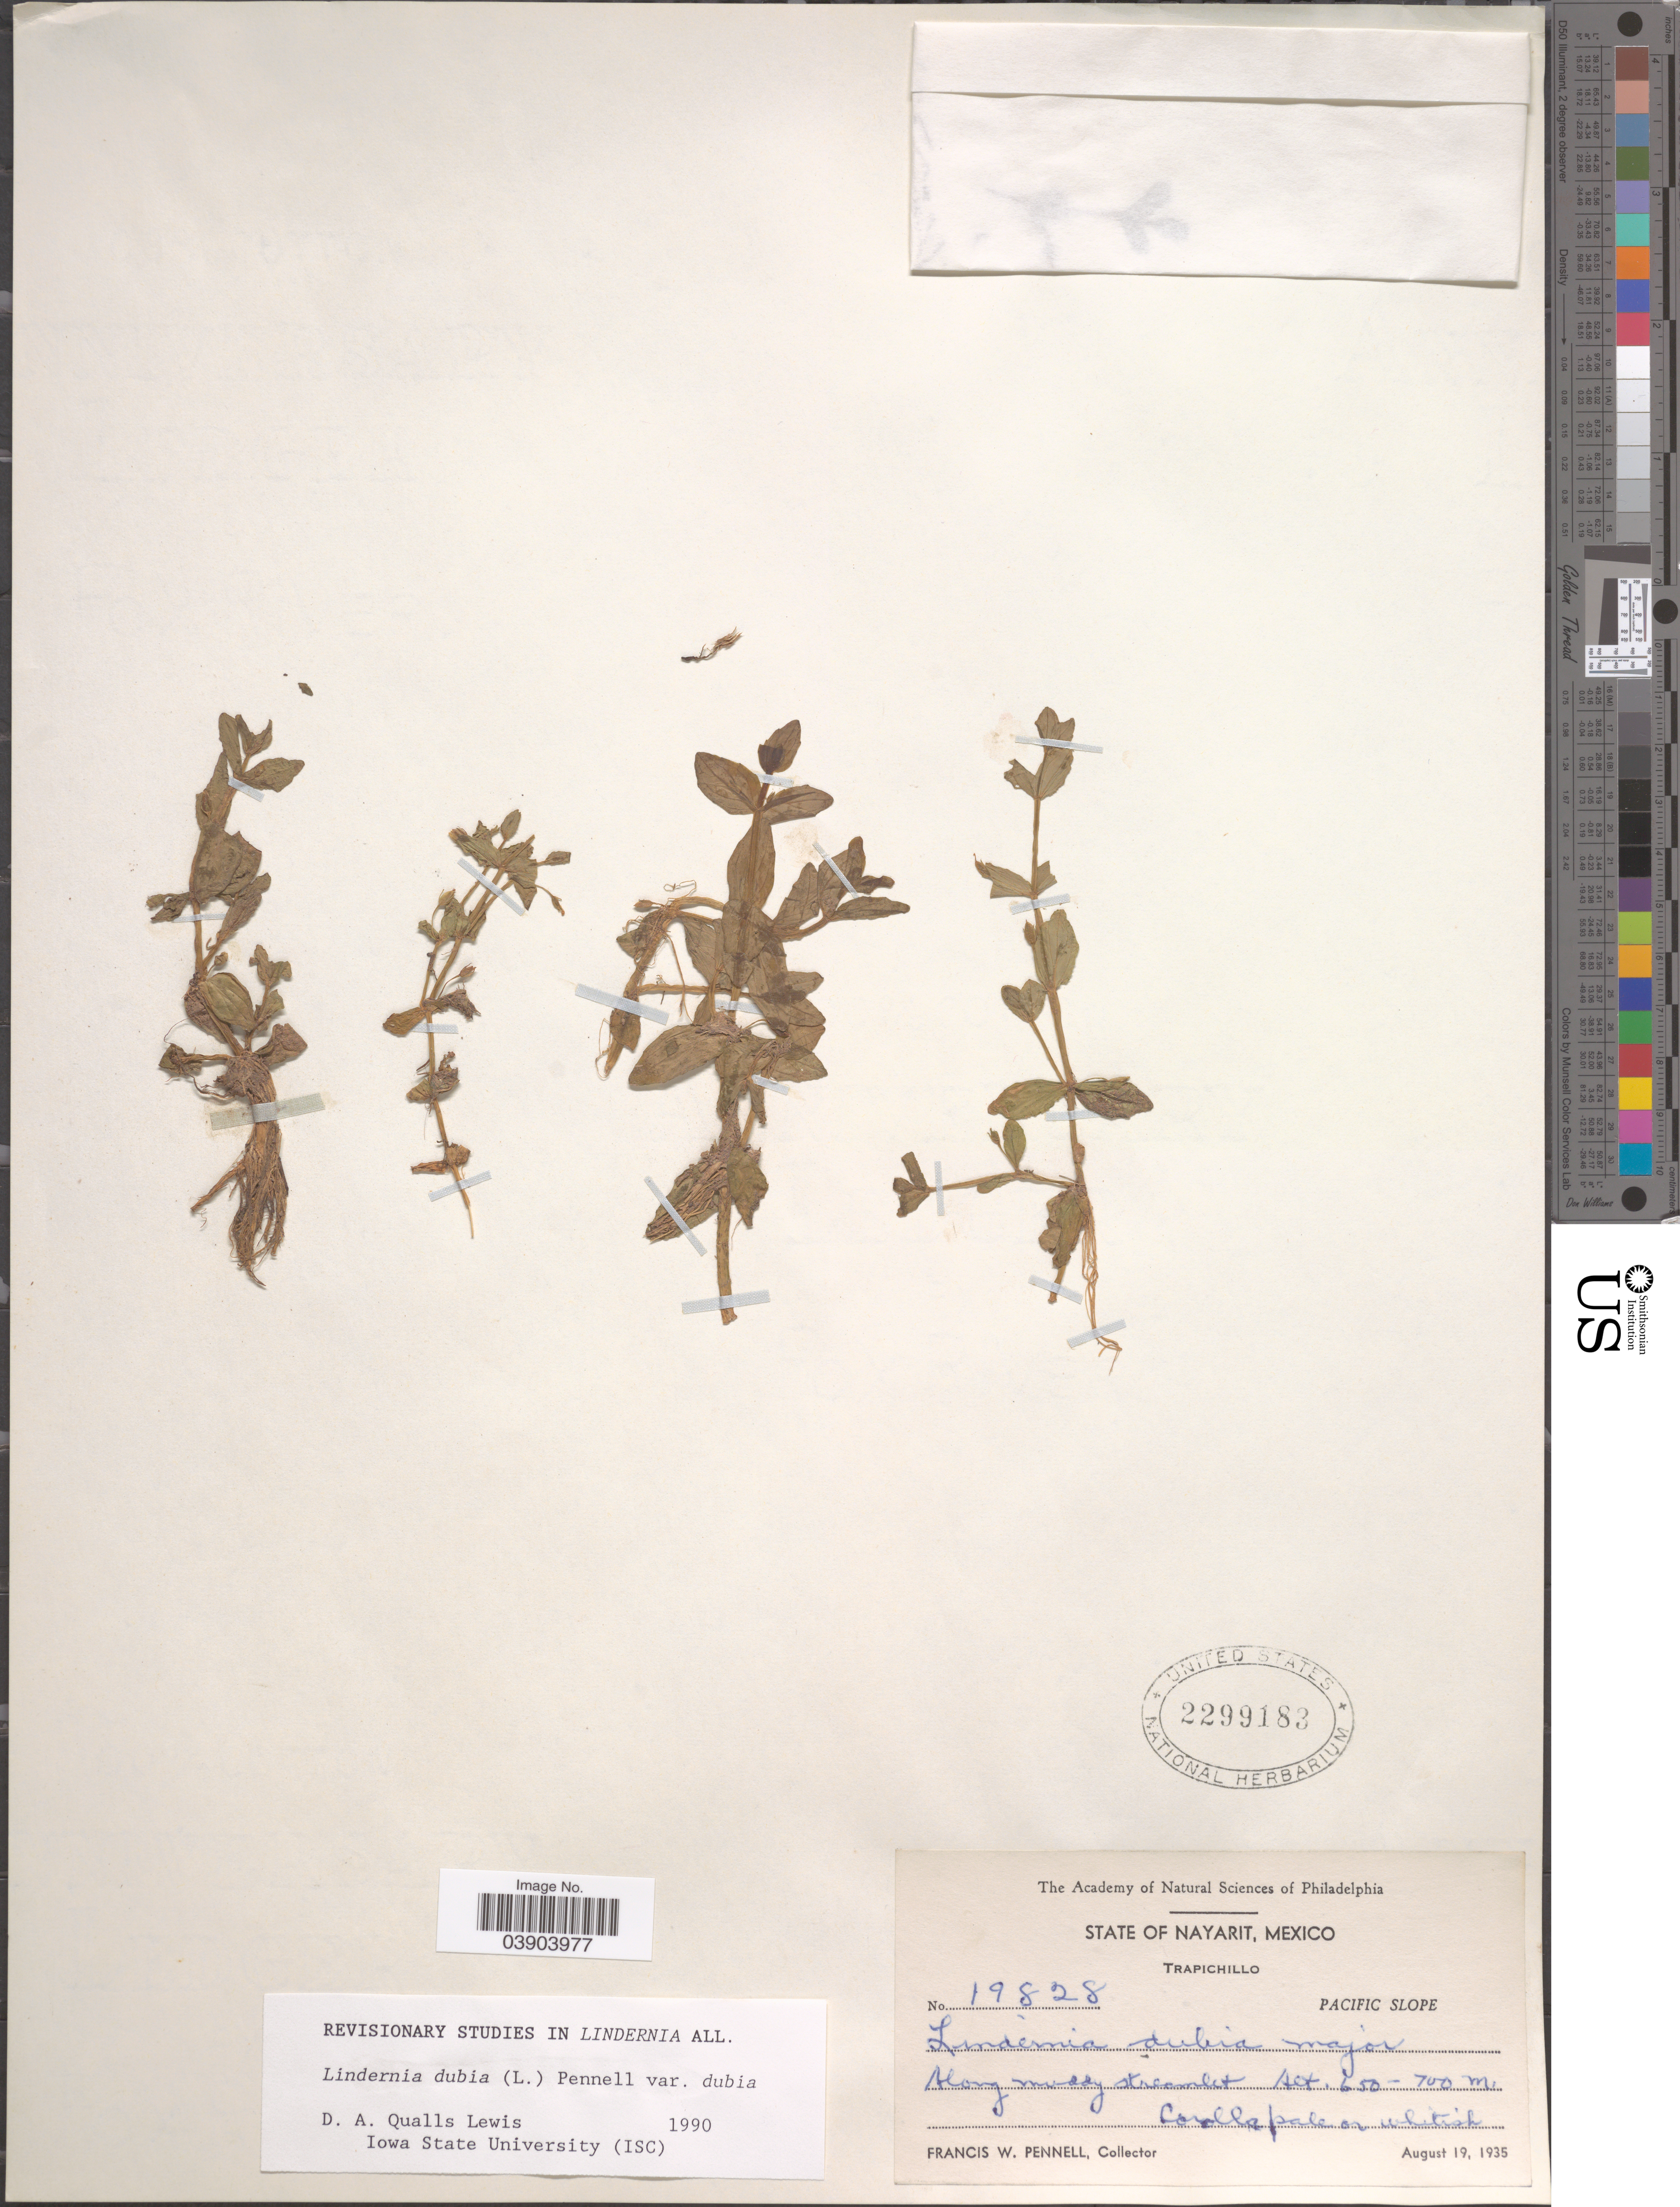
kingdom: Plantae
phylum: Tracheophyta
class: Magnoliopsida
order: Lamiales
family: Linderniaceae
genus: Lindernia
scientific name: Lindernia dubia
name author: (L.) Pennell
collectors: F. W. Pennell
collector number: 19828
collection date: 1935-08-19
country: Mexico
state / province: Nayarit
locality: Trapichillo. Pacific Slope.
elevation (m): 650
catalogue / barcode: US 2299183